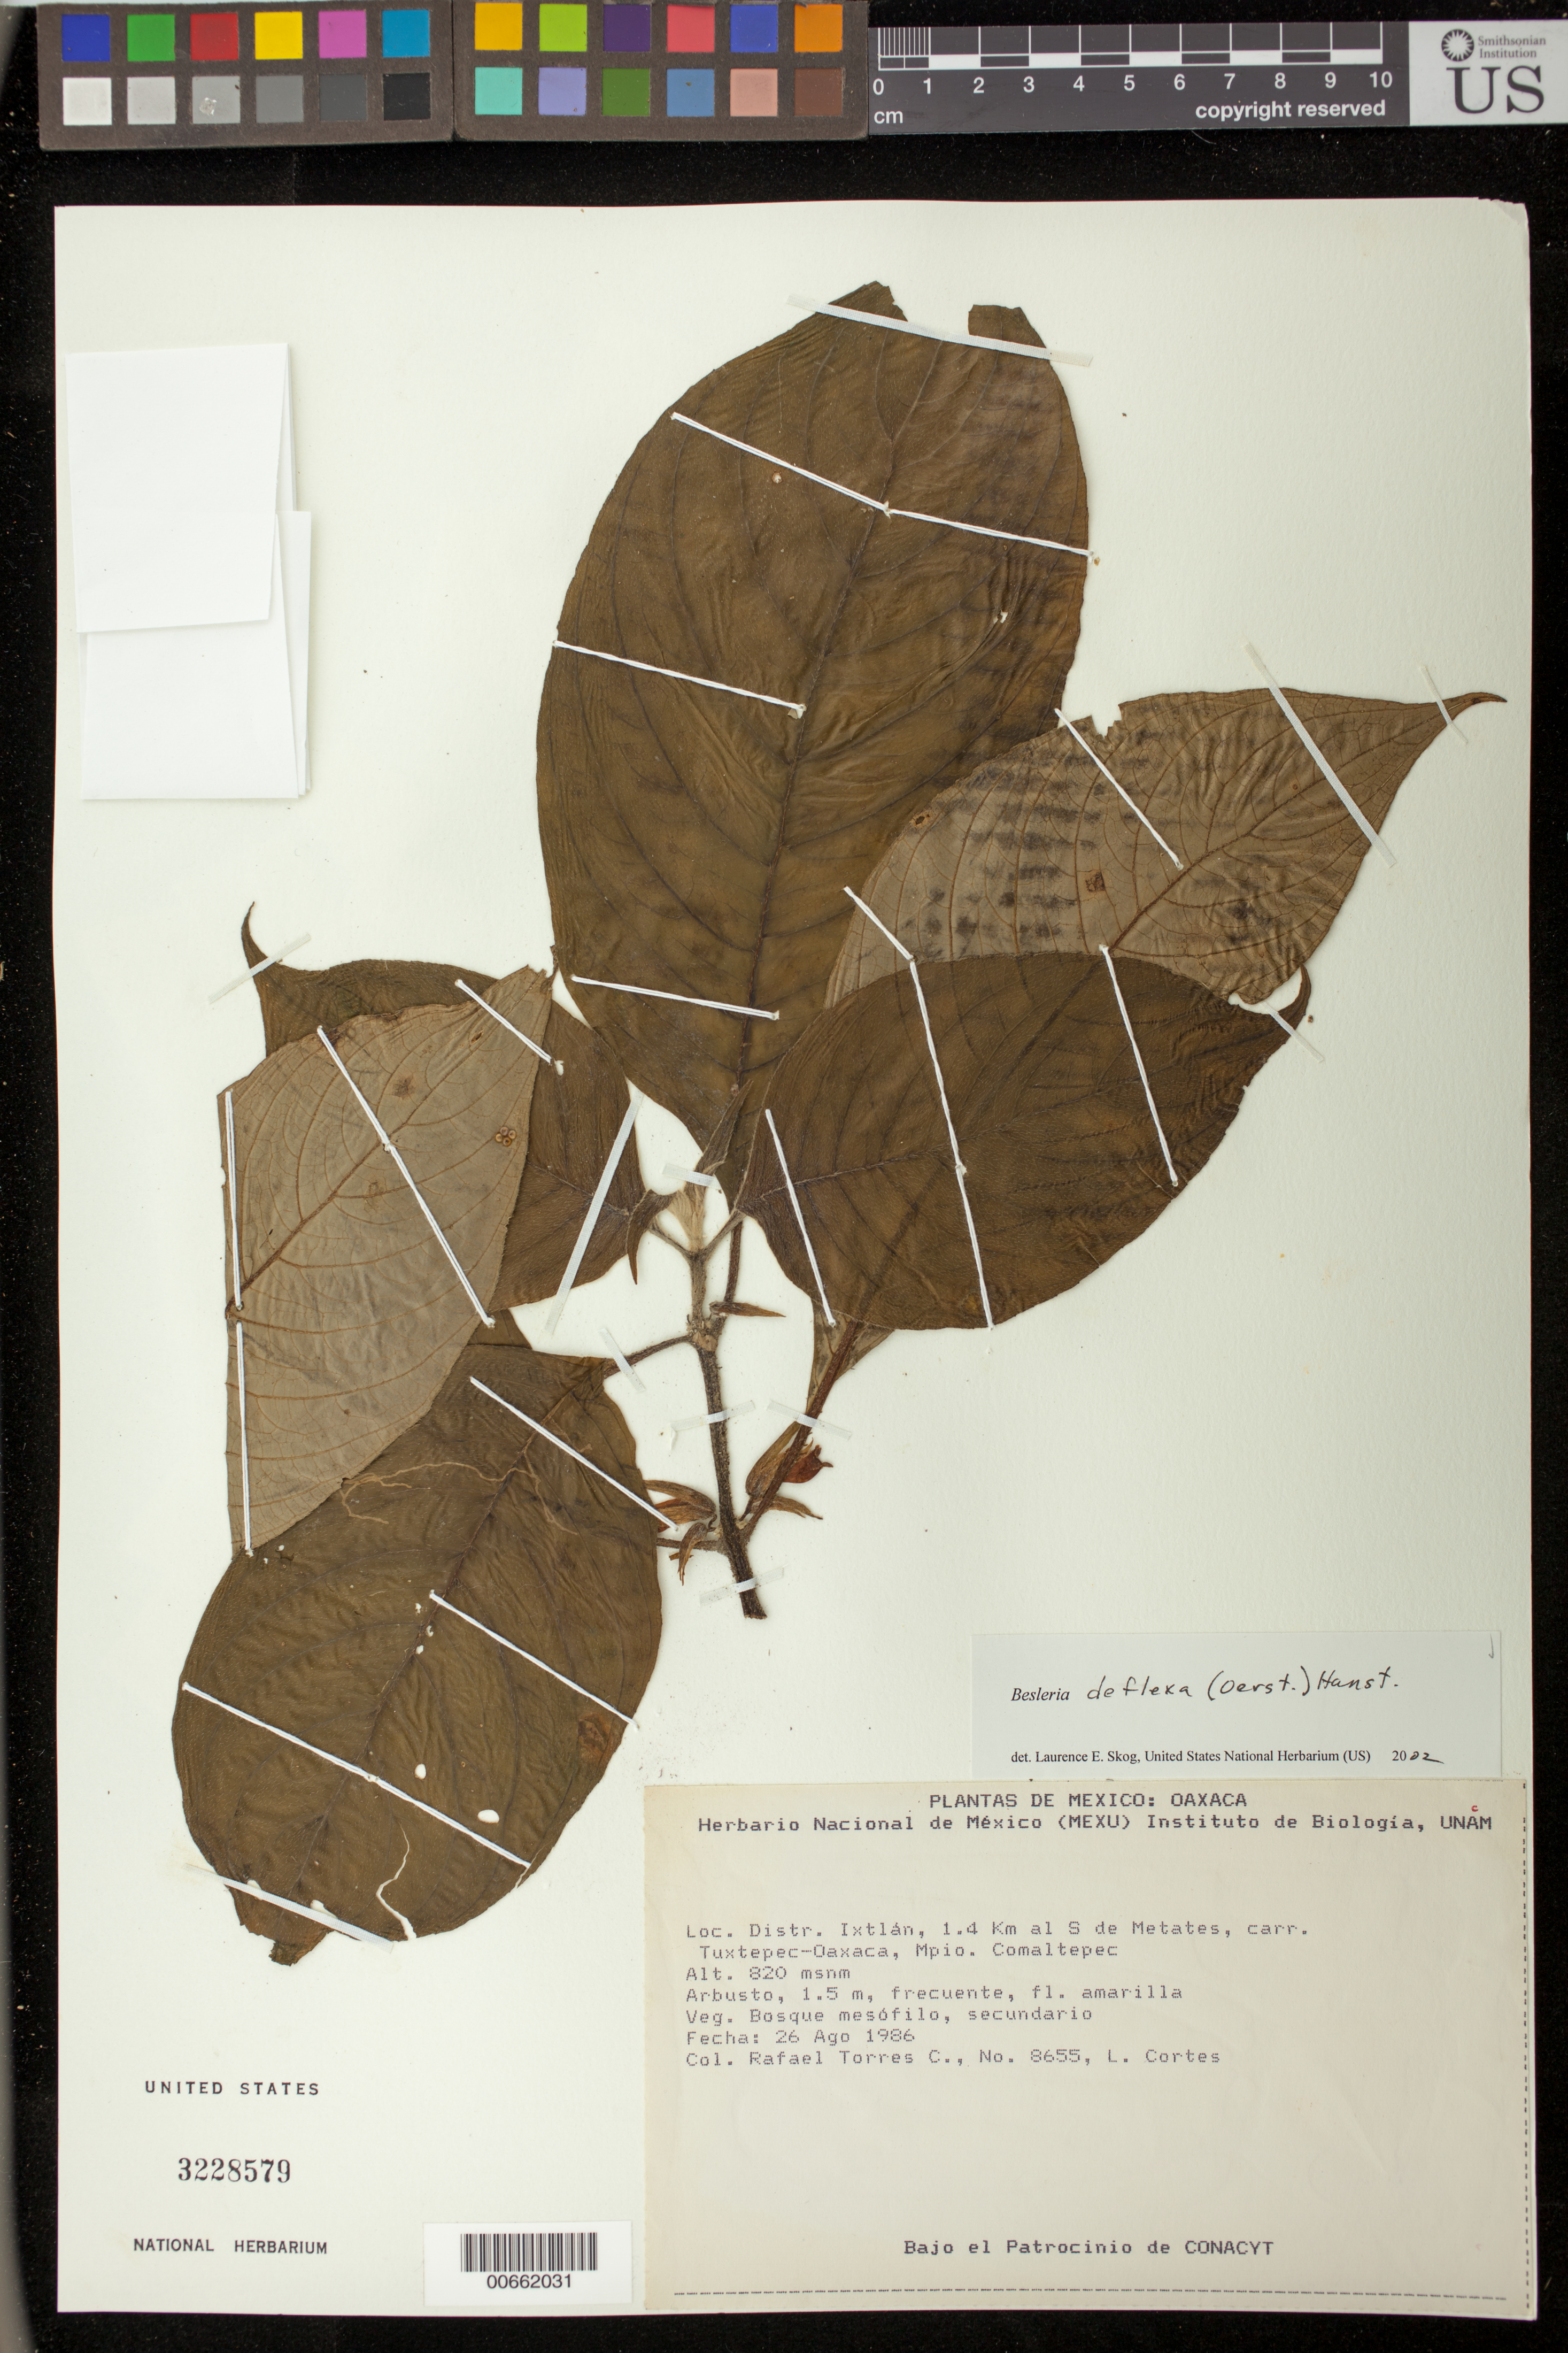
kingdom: Plantae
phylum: Tracheophyta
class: Magnoliopsida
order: Lamiales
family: Gesneriaceae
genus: Besleria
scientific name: Besleria deflexa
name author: (Oerst.) Hanst.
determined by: Skog, Laurence E.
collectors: R. Torres C. & L. Cortes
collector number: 8655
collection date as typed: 26 Aug 1986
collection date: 1986-08-26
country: Mexico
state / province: Oaxaca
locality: Distr. Ixtlán, 1.4 km al S de Metates, carr. Tuxtepec-Oaxaca, Mpio. Comaltepec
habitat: Bosque mesófilo, secundario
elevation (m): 820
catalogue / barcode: US 3228579